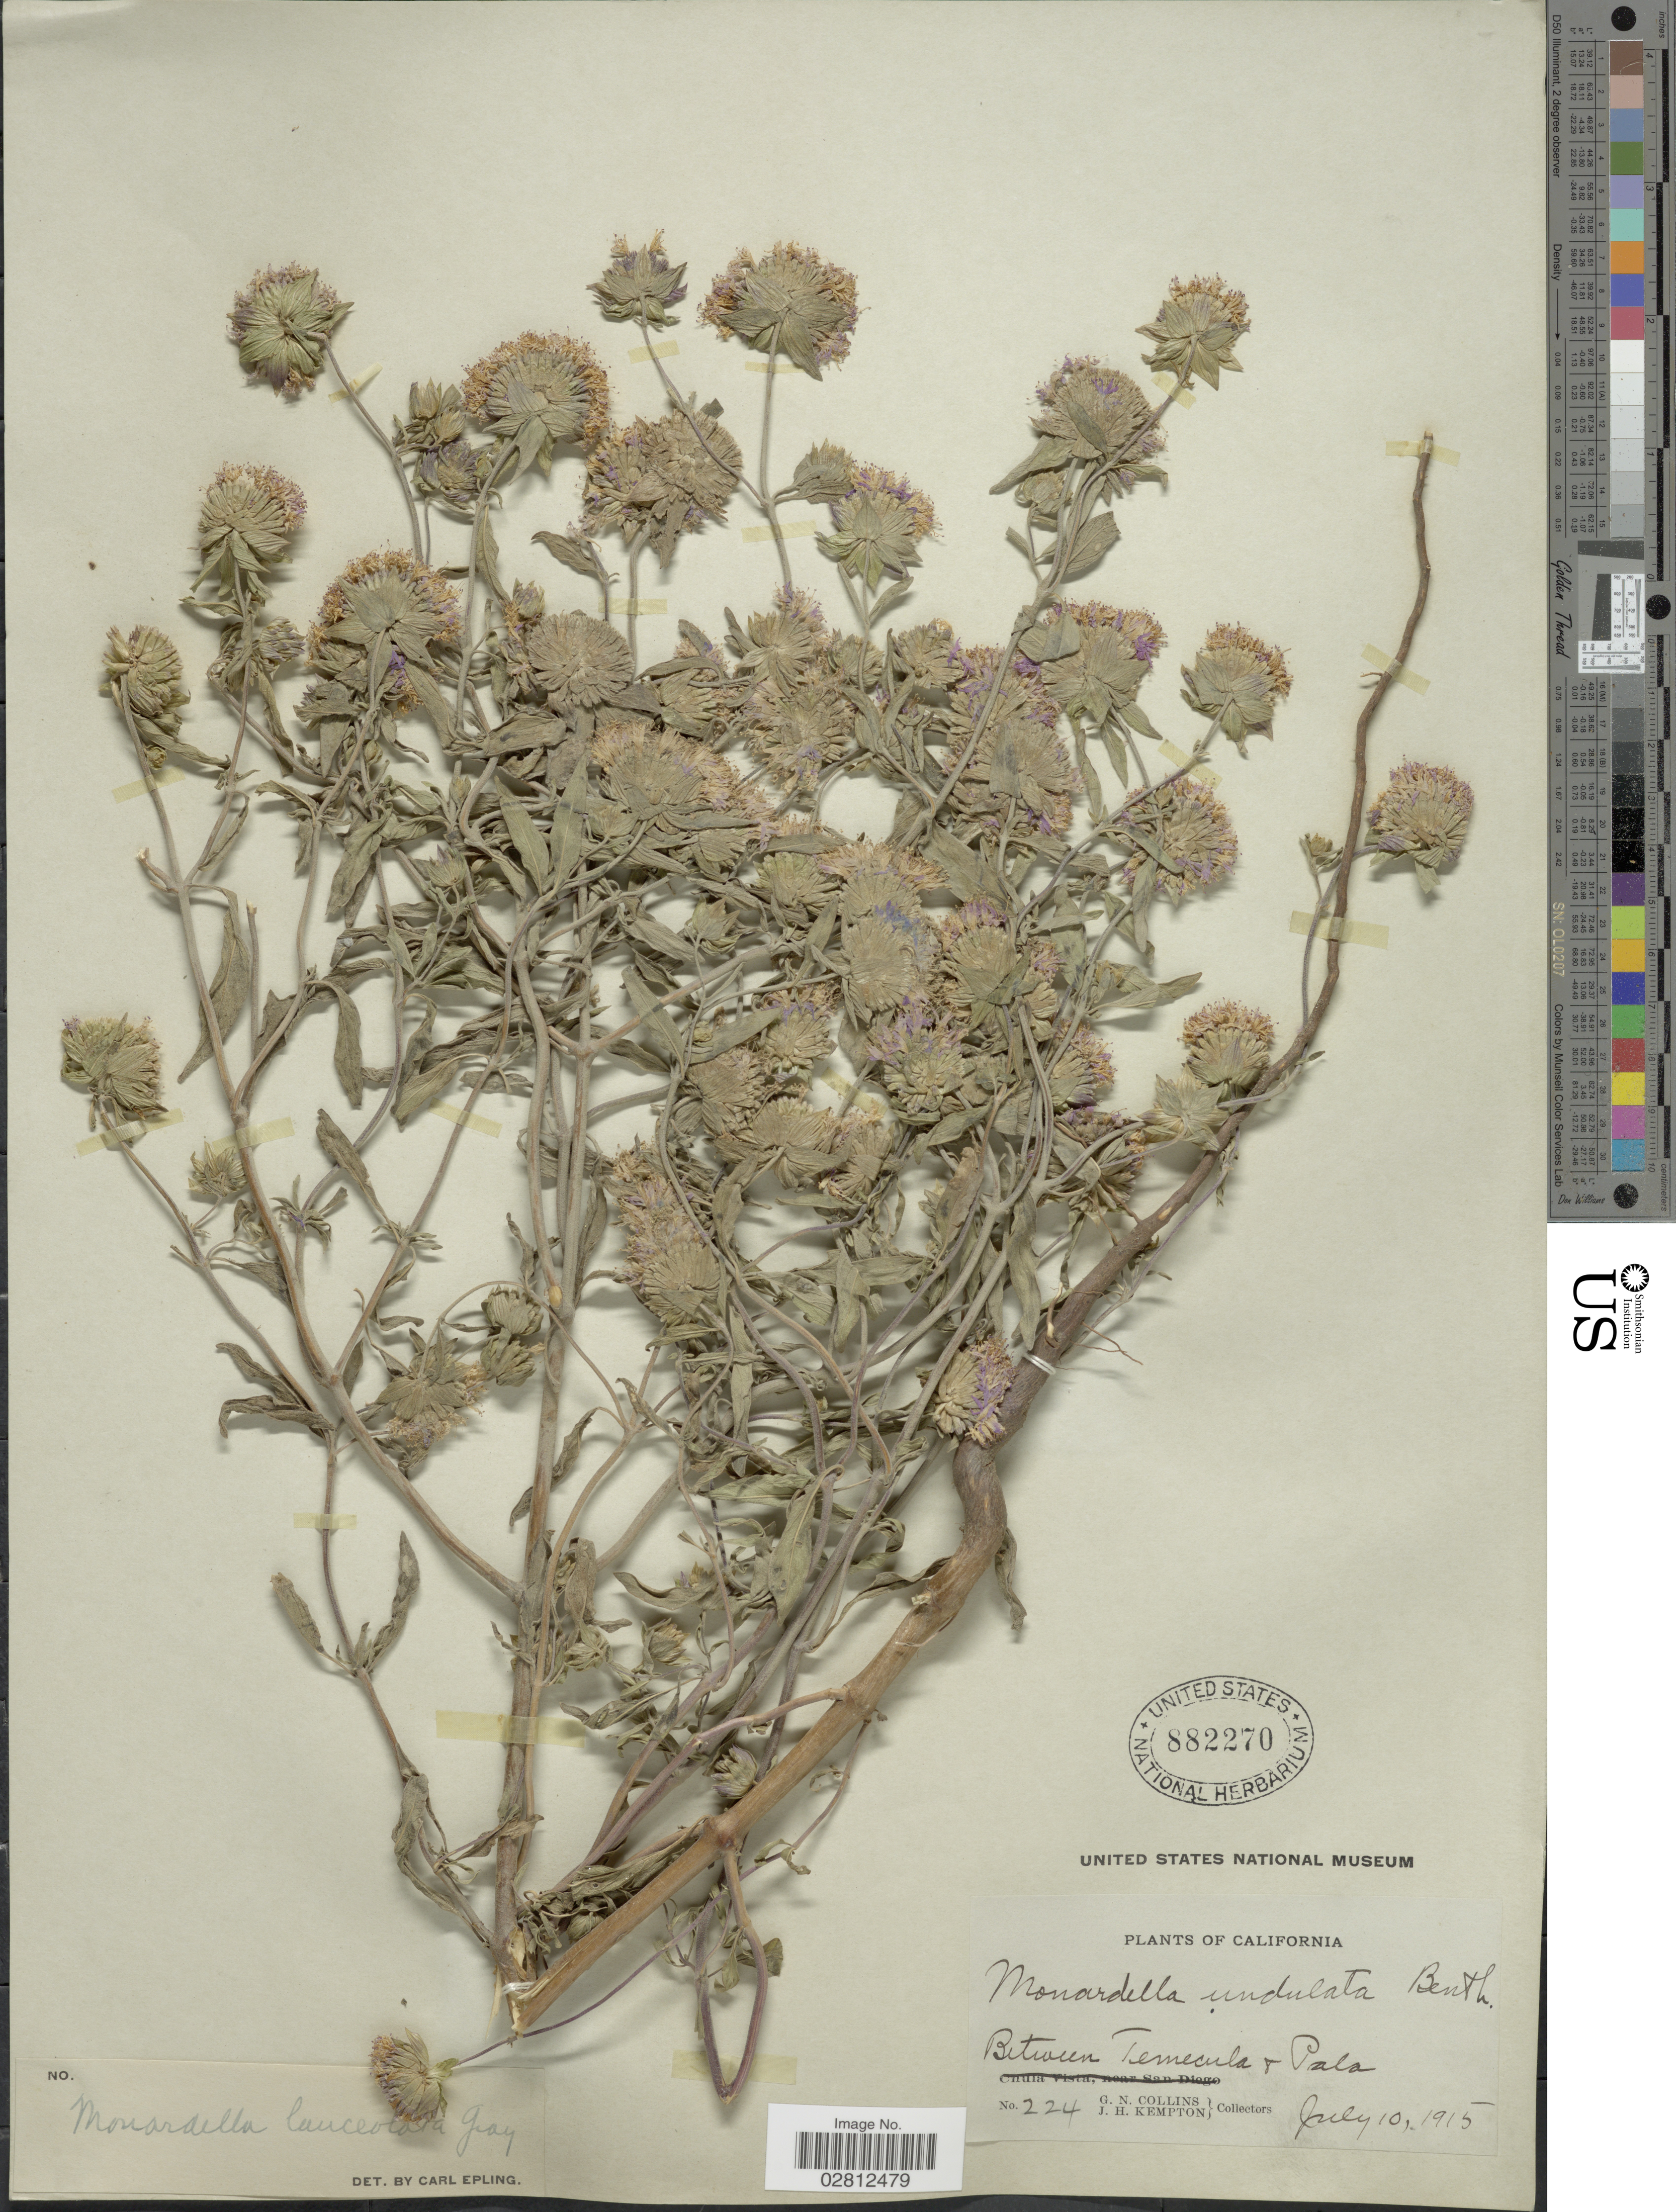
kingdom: Plantae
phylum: Tracheophyta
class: Magnoliopsida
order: Lamiales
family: Lamiaceae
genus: Monardella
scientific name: Monardella lanceolata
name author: A. Gray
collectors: G. Collins & J. H. Kempton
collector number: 224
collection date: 1915-07-10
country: United States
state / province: California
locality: Between Temecula & Pala.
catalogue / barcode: US 882270